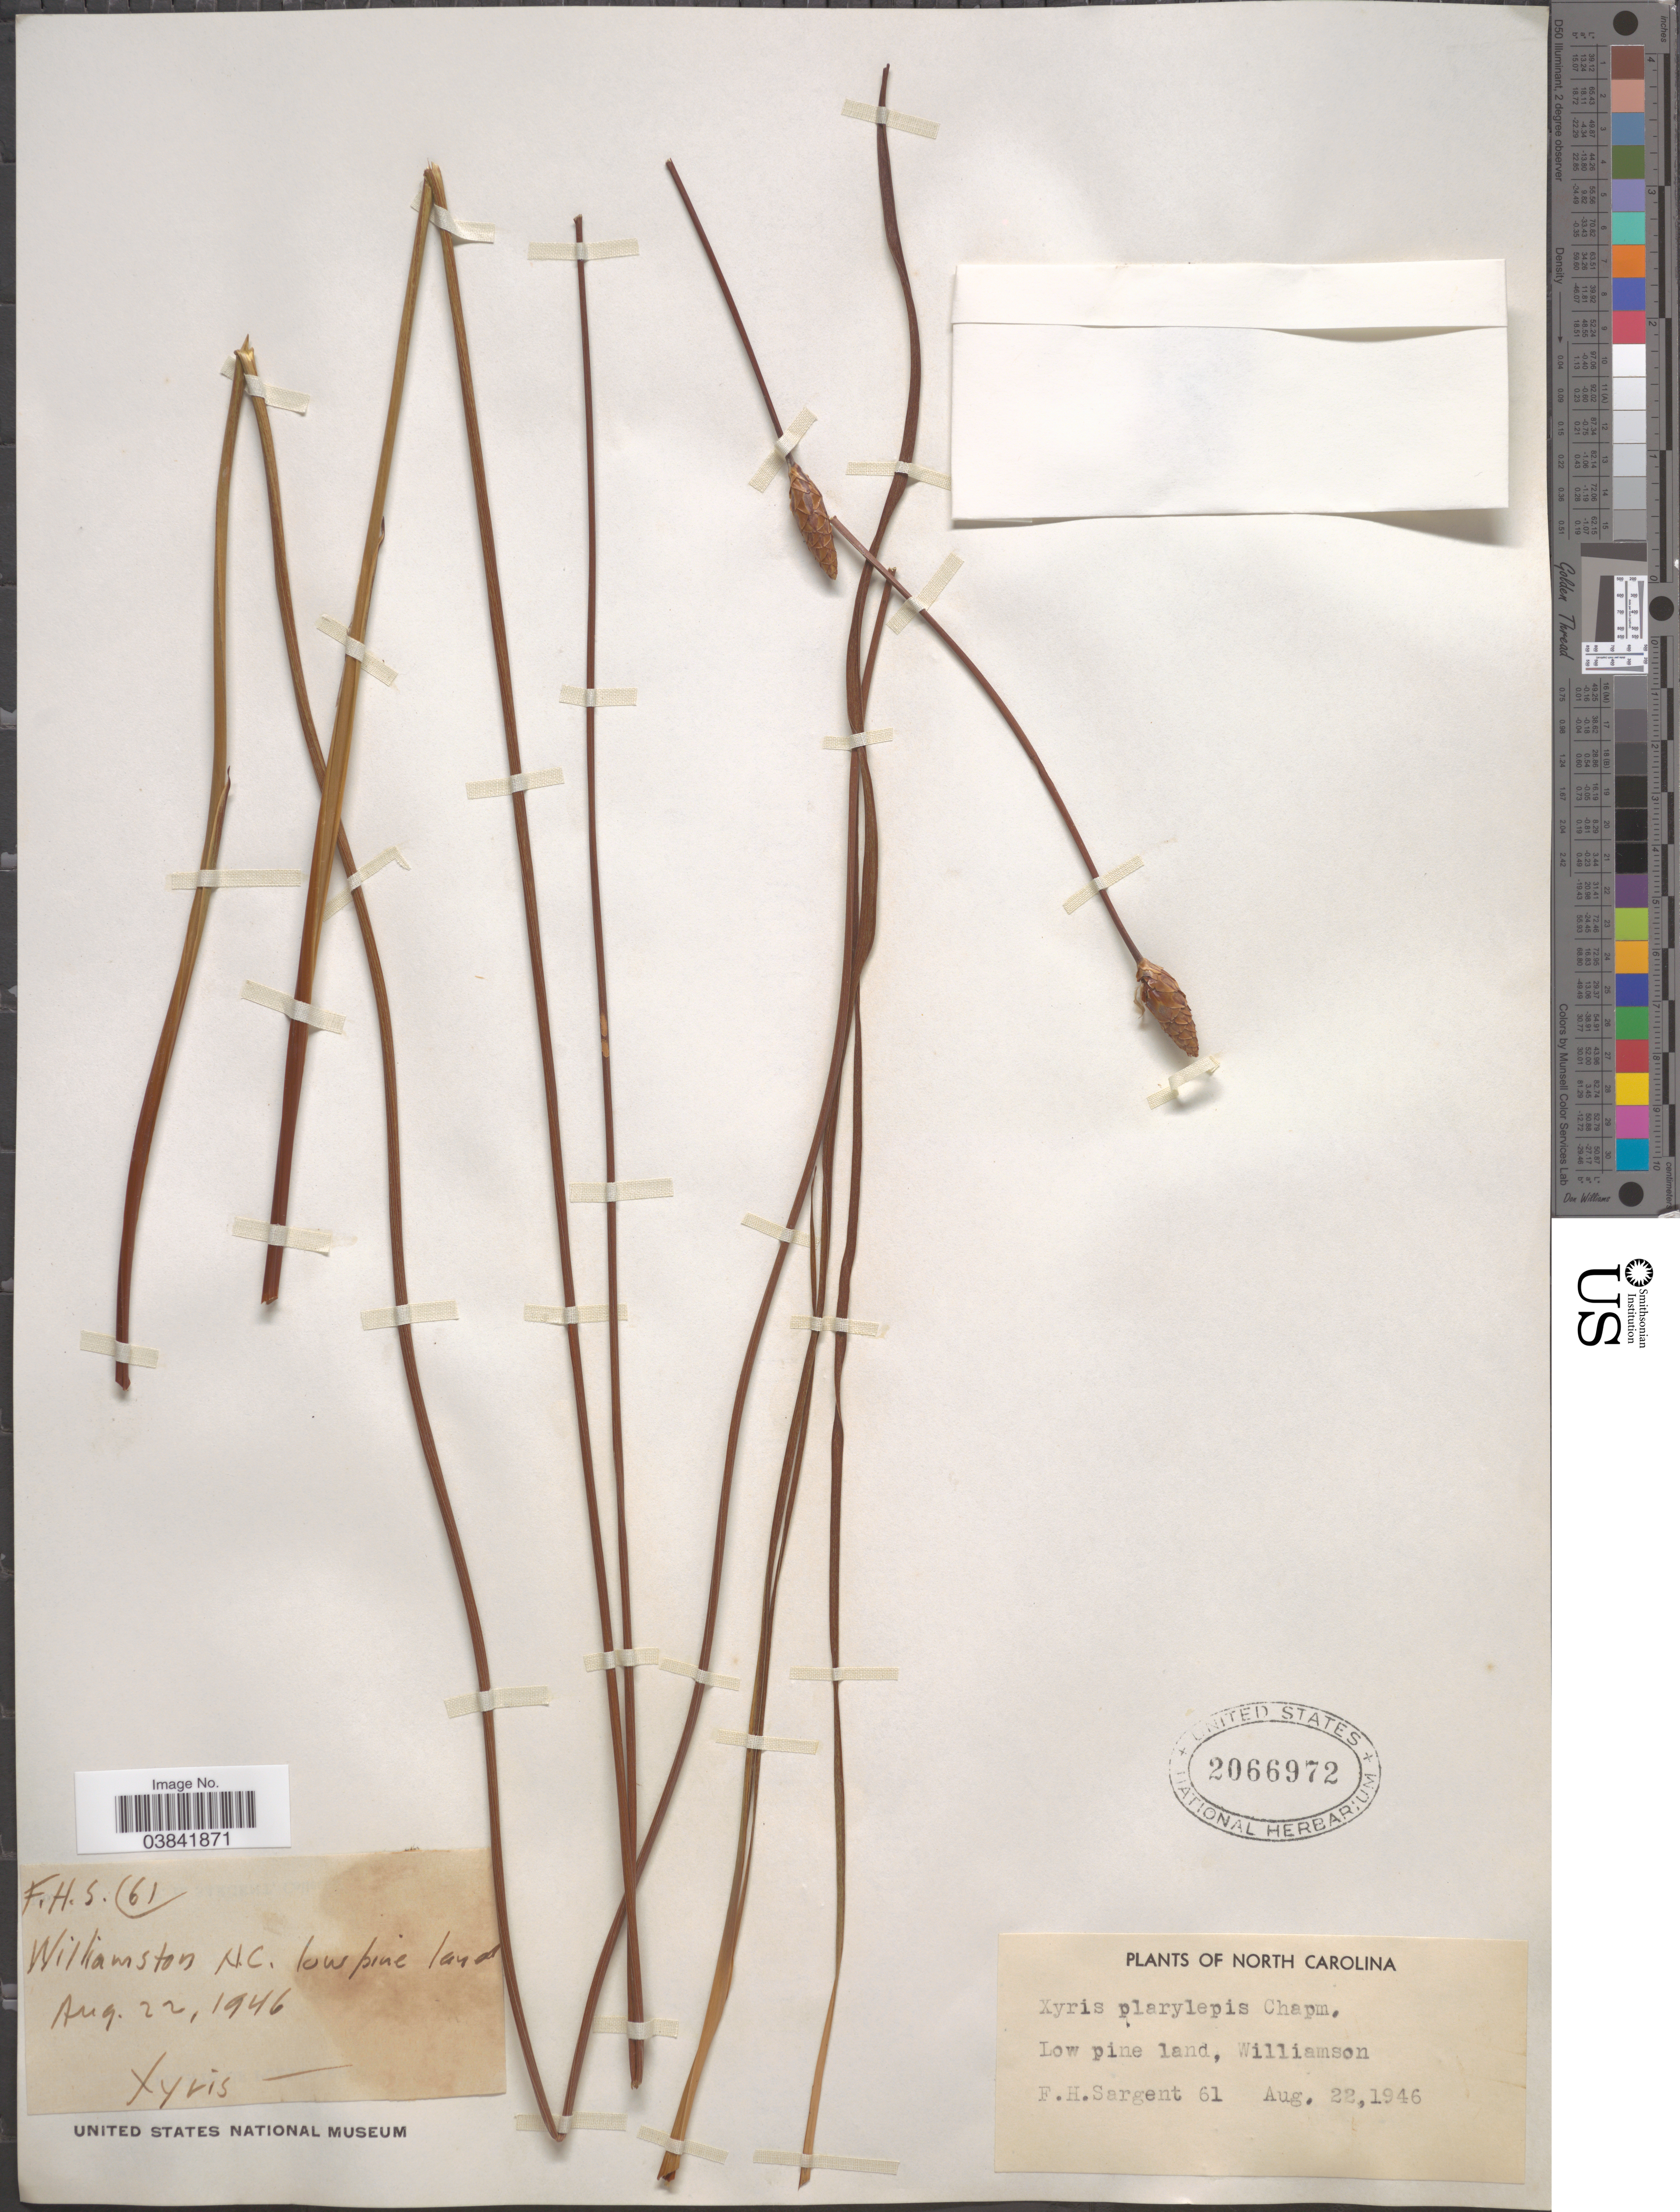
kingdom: Plantae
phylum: Tracheophyta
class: Liliopsida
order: Poales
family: Xyridaceae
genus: Xyris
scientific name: Xyris platylepis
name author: Chapm.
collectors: F. H. Sargent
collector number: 61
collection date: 1946-08-22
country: United States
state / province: North Carolina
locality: Low pine land, Williamson.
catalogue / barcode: US 2066972